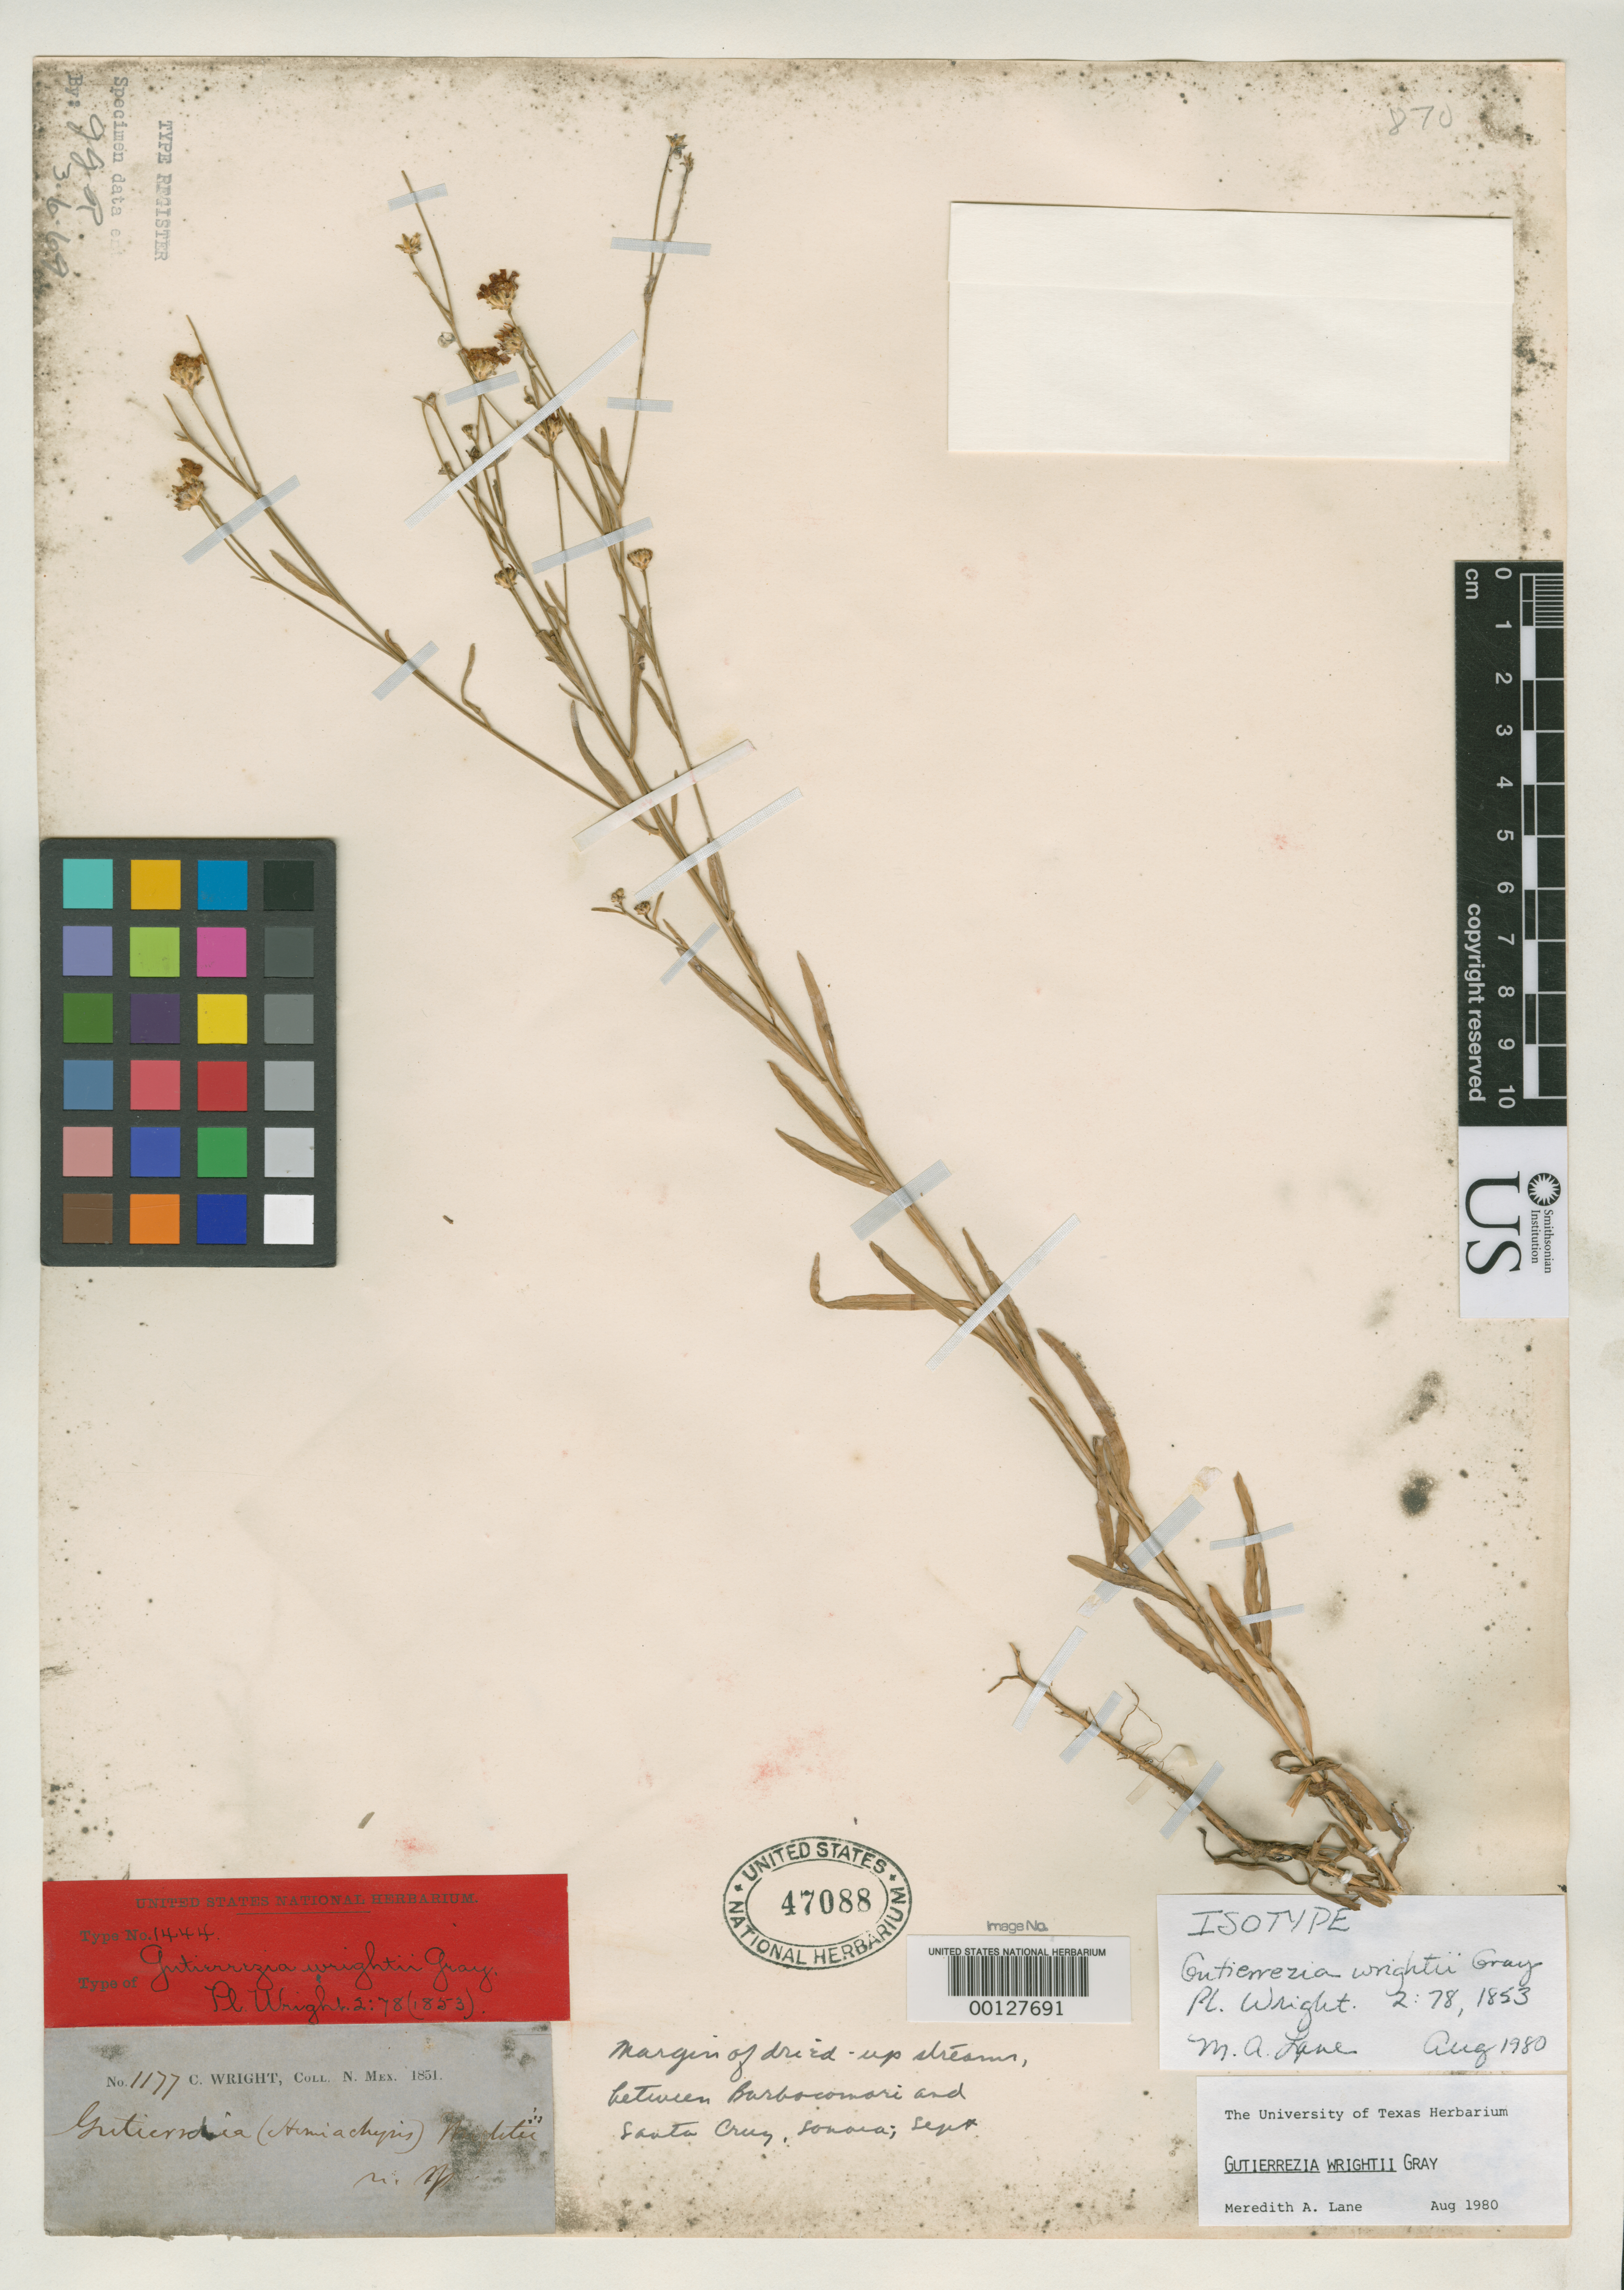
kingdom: Plantae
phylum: Tracheophyta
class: Magnoliopsida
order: Asterales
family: Asteraceae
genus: Gutierrezia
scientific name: Gutierrezia wrightii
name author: A. Gray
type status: Isotype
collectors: C. Wright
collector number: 1177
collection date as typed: Sep 1851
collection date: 1851-09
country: Mexico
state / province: Sonora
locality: Between Barbocomari and Santa Cruz.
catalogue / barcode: US 47088